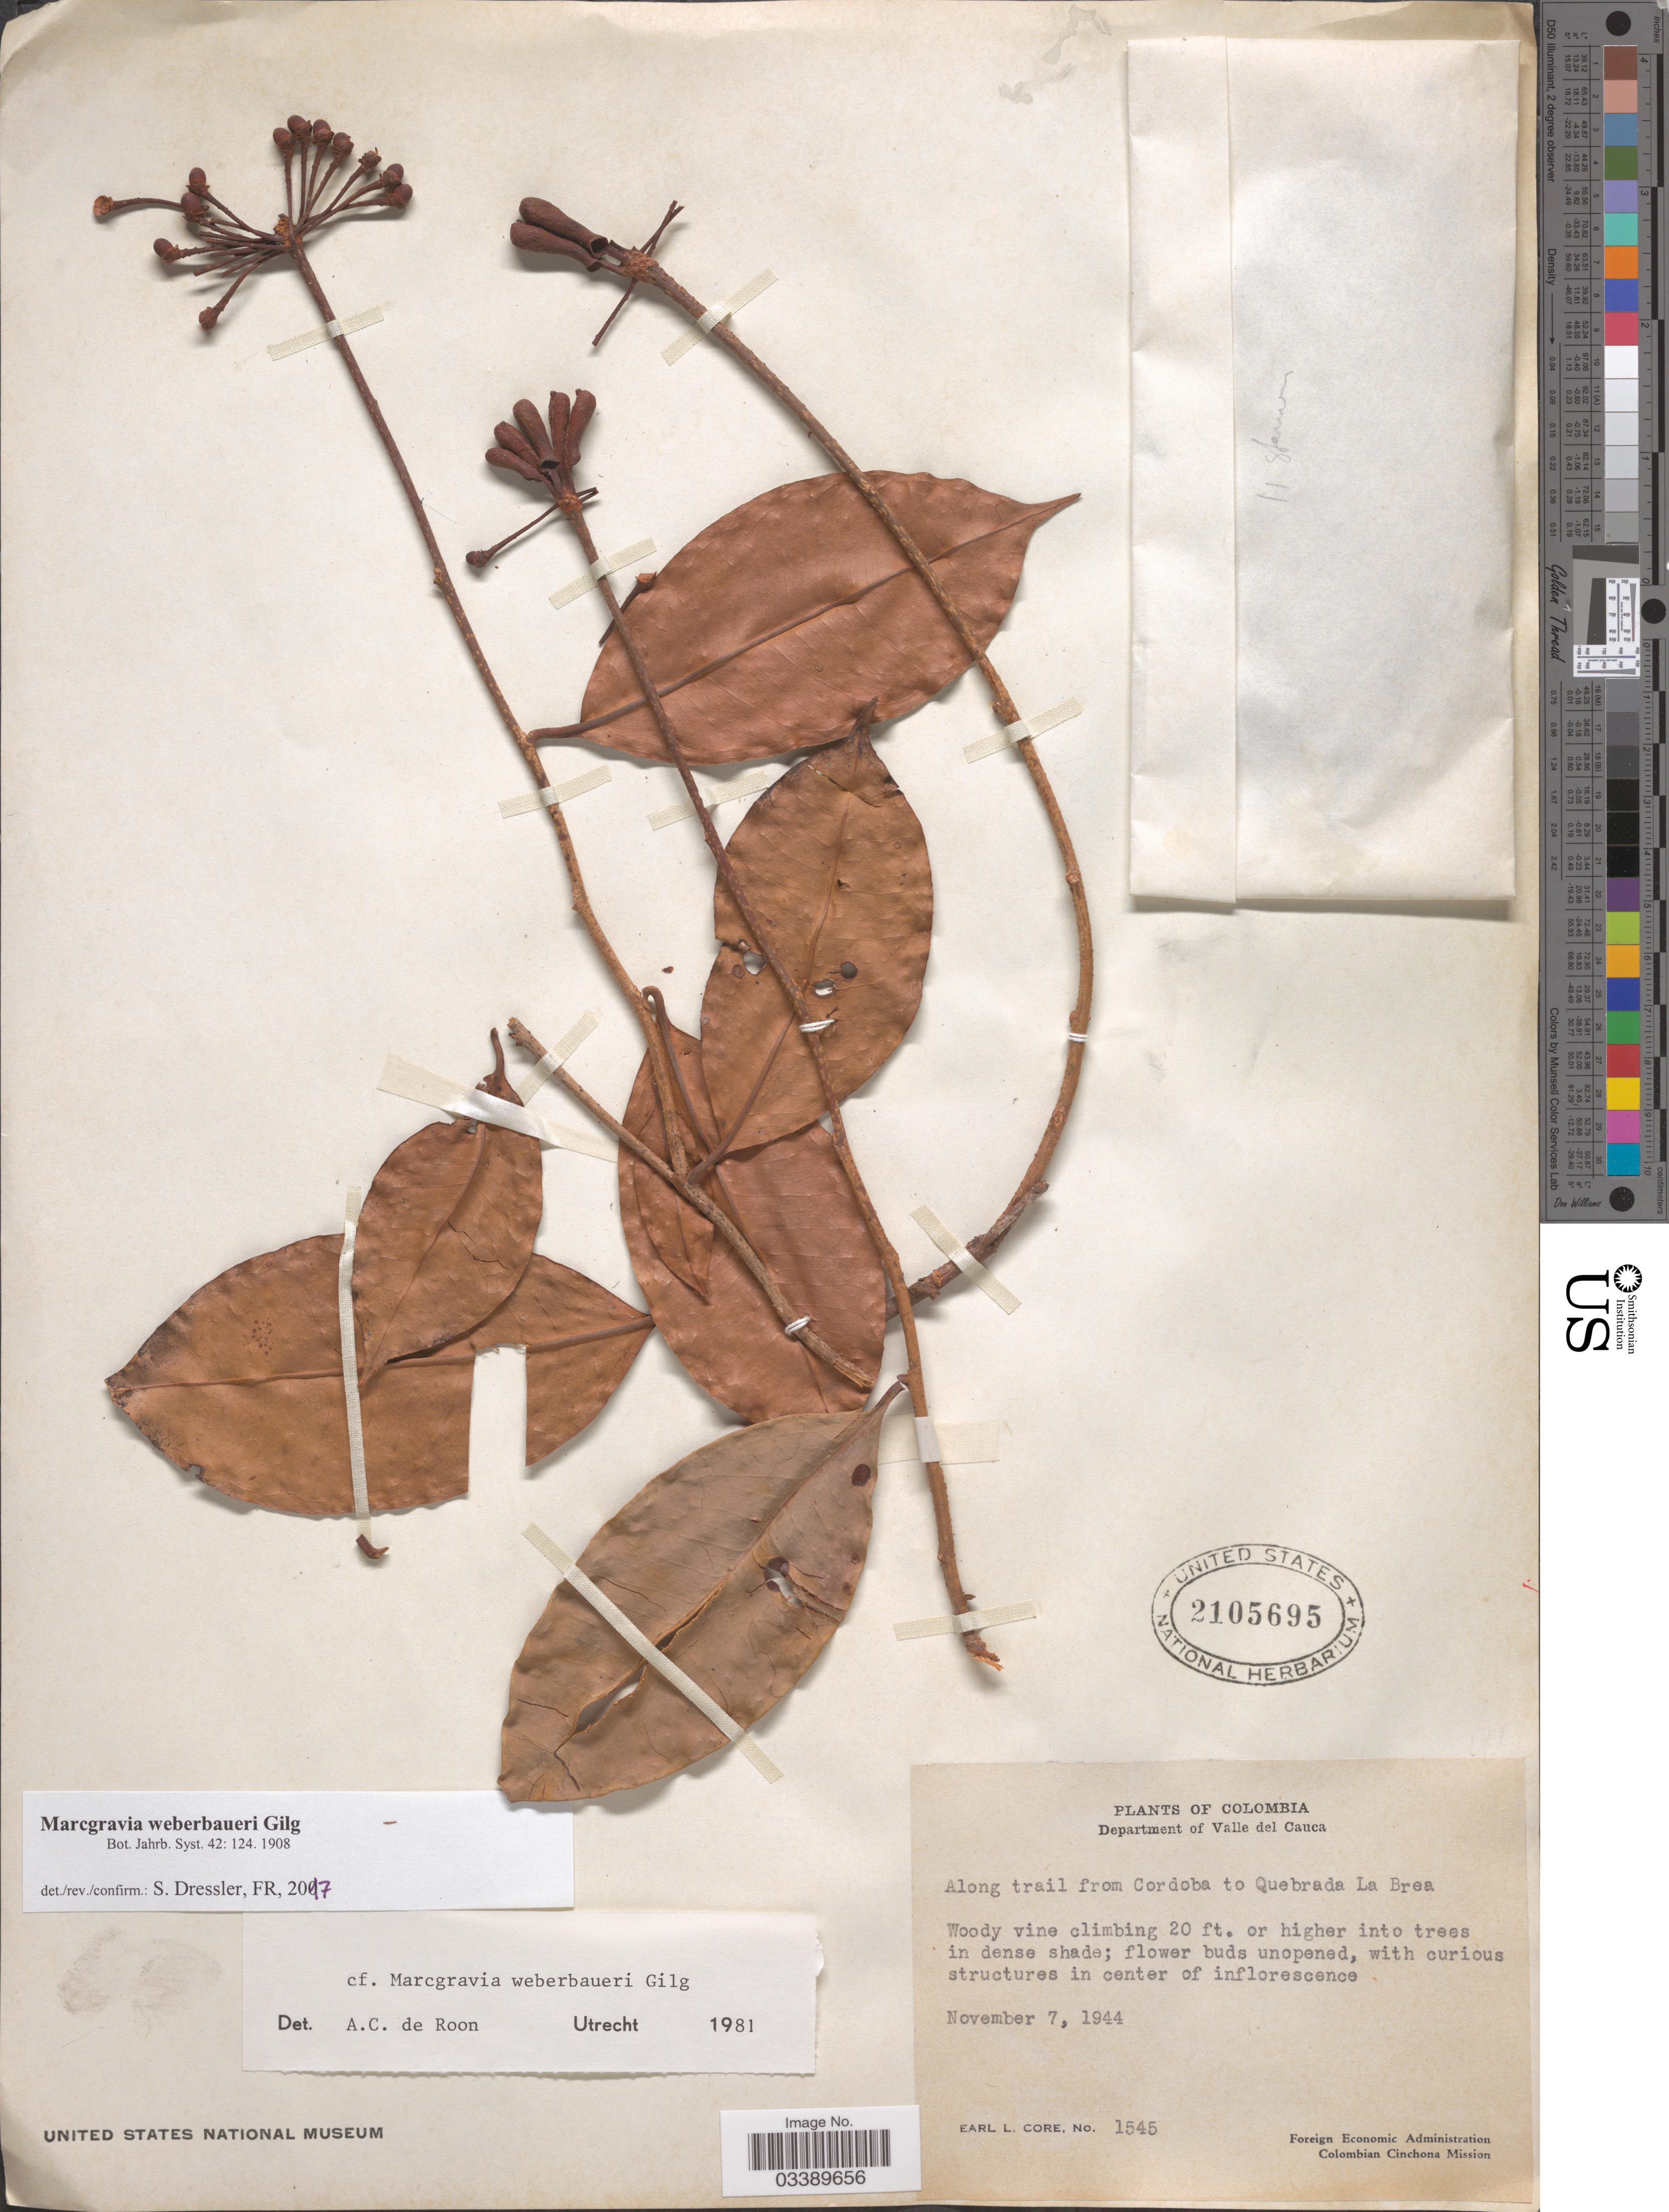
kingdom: Plantae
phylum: Tracheophyta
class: Magnoliopsida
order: Ericales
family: Marcgraviaceae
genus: Marcgravia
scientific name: Marcgravia weberbaueri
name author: Gilg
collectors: E. L. Core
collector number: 1545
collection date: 1944-11-07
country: Colombia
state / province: Valle del Cauca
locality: Department of Valle del Cauca. Along trail from Cordoba to Quebrada La Brea.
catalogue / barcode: US 2105695